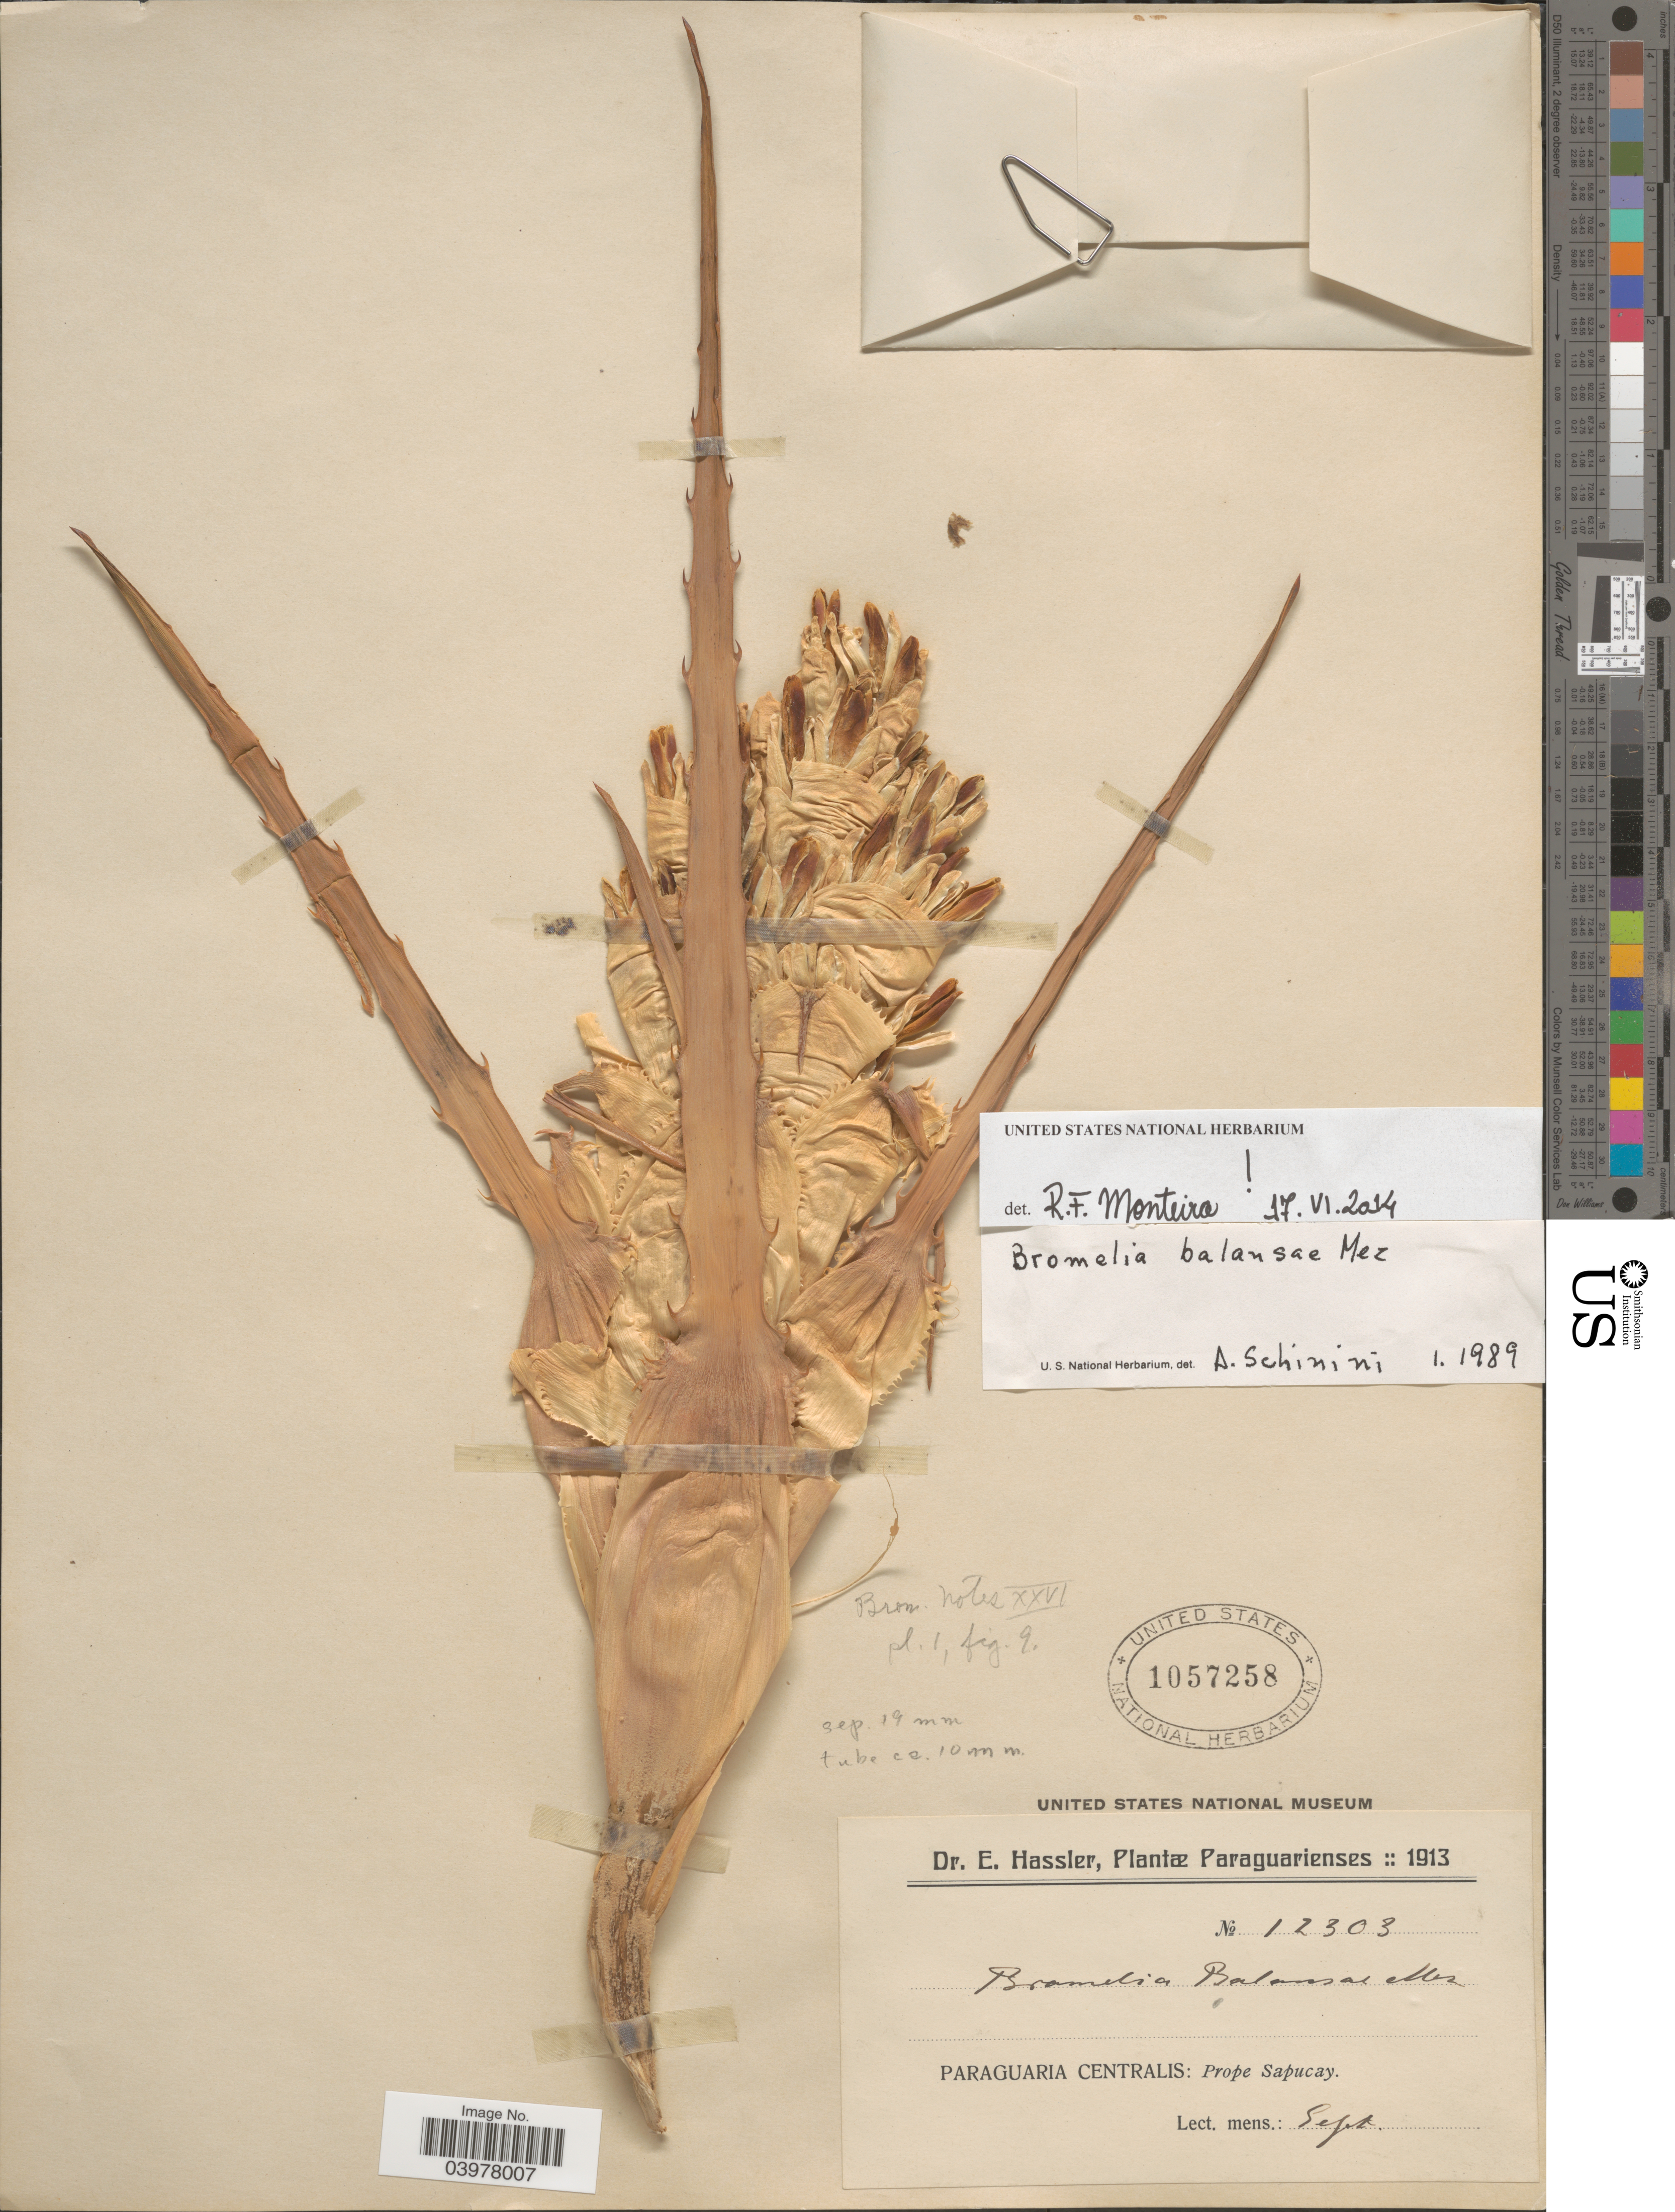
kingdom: Plantae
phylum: Tracheophyta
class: Liliopsida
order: Poales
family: Bromeliaceae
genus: Bromelia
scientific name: Bromelia balansae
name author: Mez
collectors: E. Hassler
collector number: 12303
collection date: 1913-09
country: Paraguay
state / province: Paraguari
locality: Paraguaria Centralis: Prope Sapucay.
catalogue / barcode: US 1057258